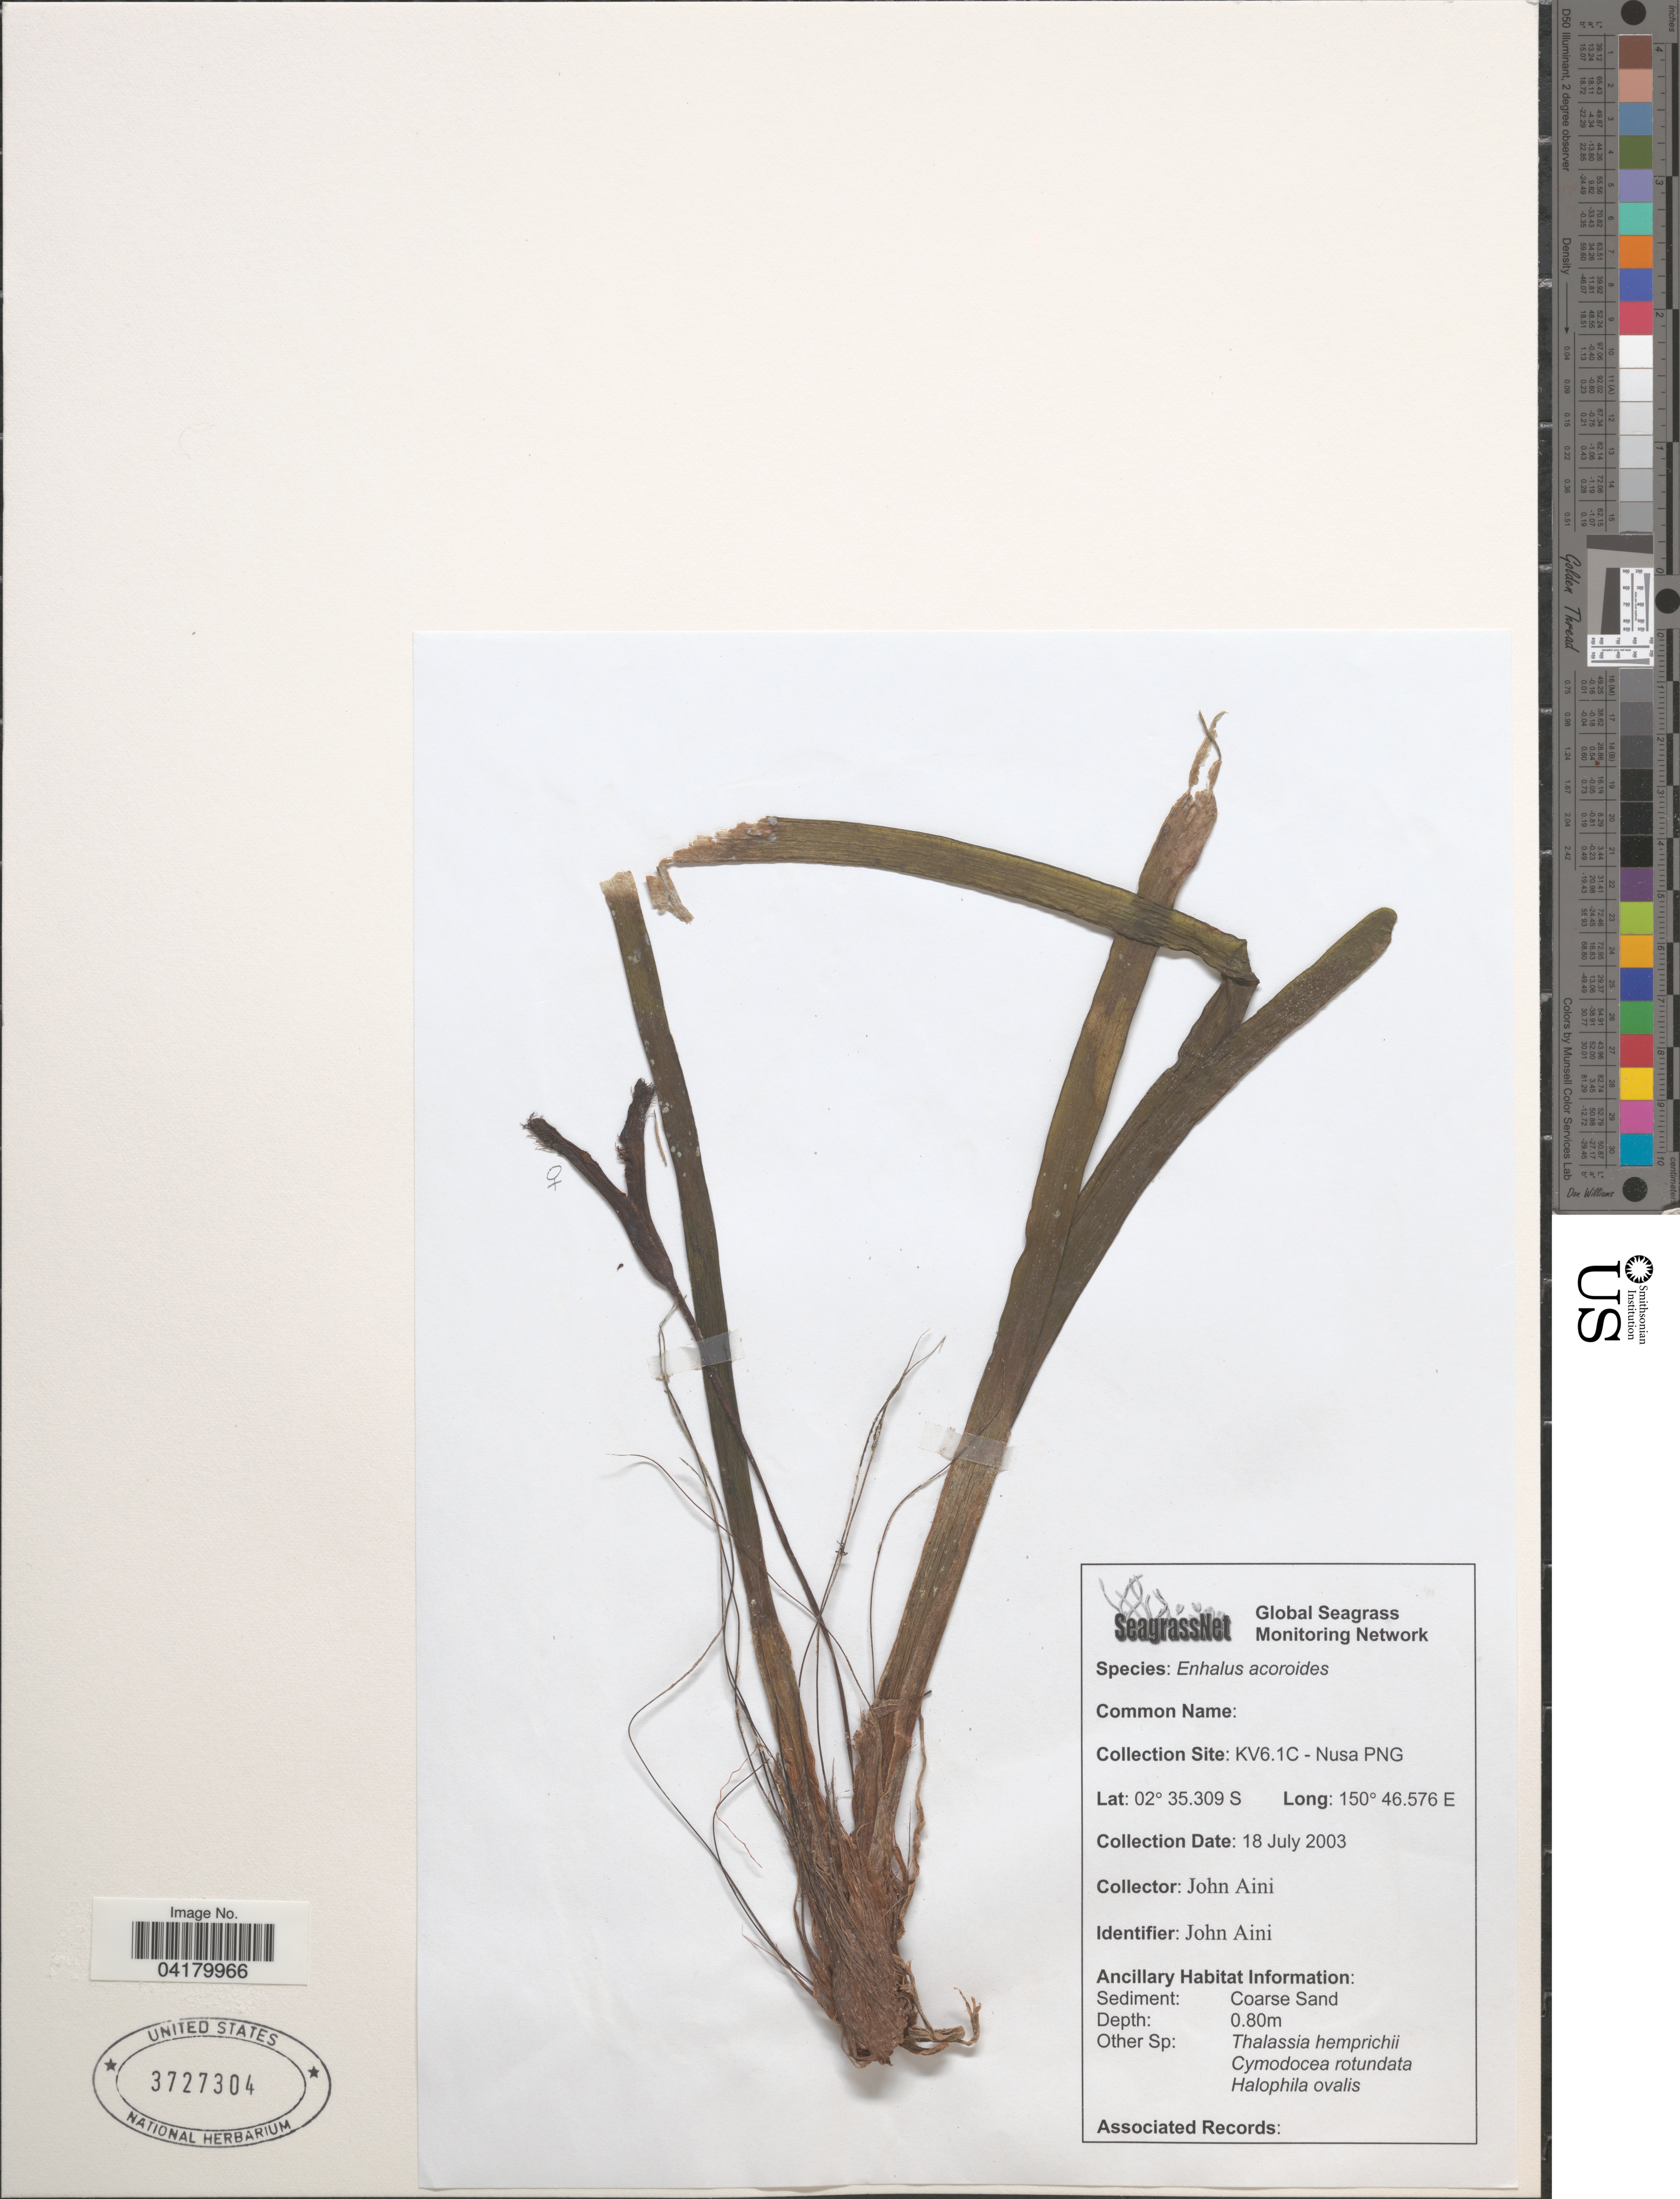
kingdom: Plantae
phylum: Tracheophyta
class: Liliopsida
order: Alismatales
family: Hydrocharitaceae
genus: Enhalus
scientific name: Enhalus acoroides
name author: (L. f.) Royle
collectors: J. Aini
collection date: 2003-07-18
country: Papua New Guinea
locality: Collection Site: KV6.1C - Nusa PNG.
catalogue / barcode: US 3727304